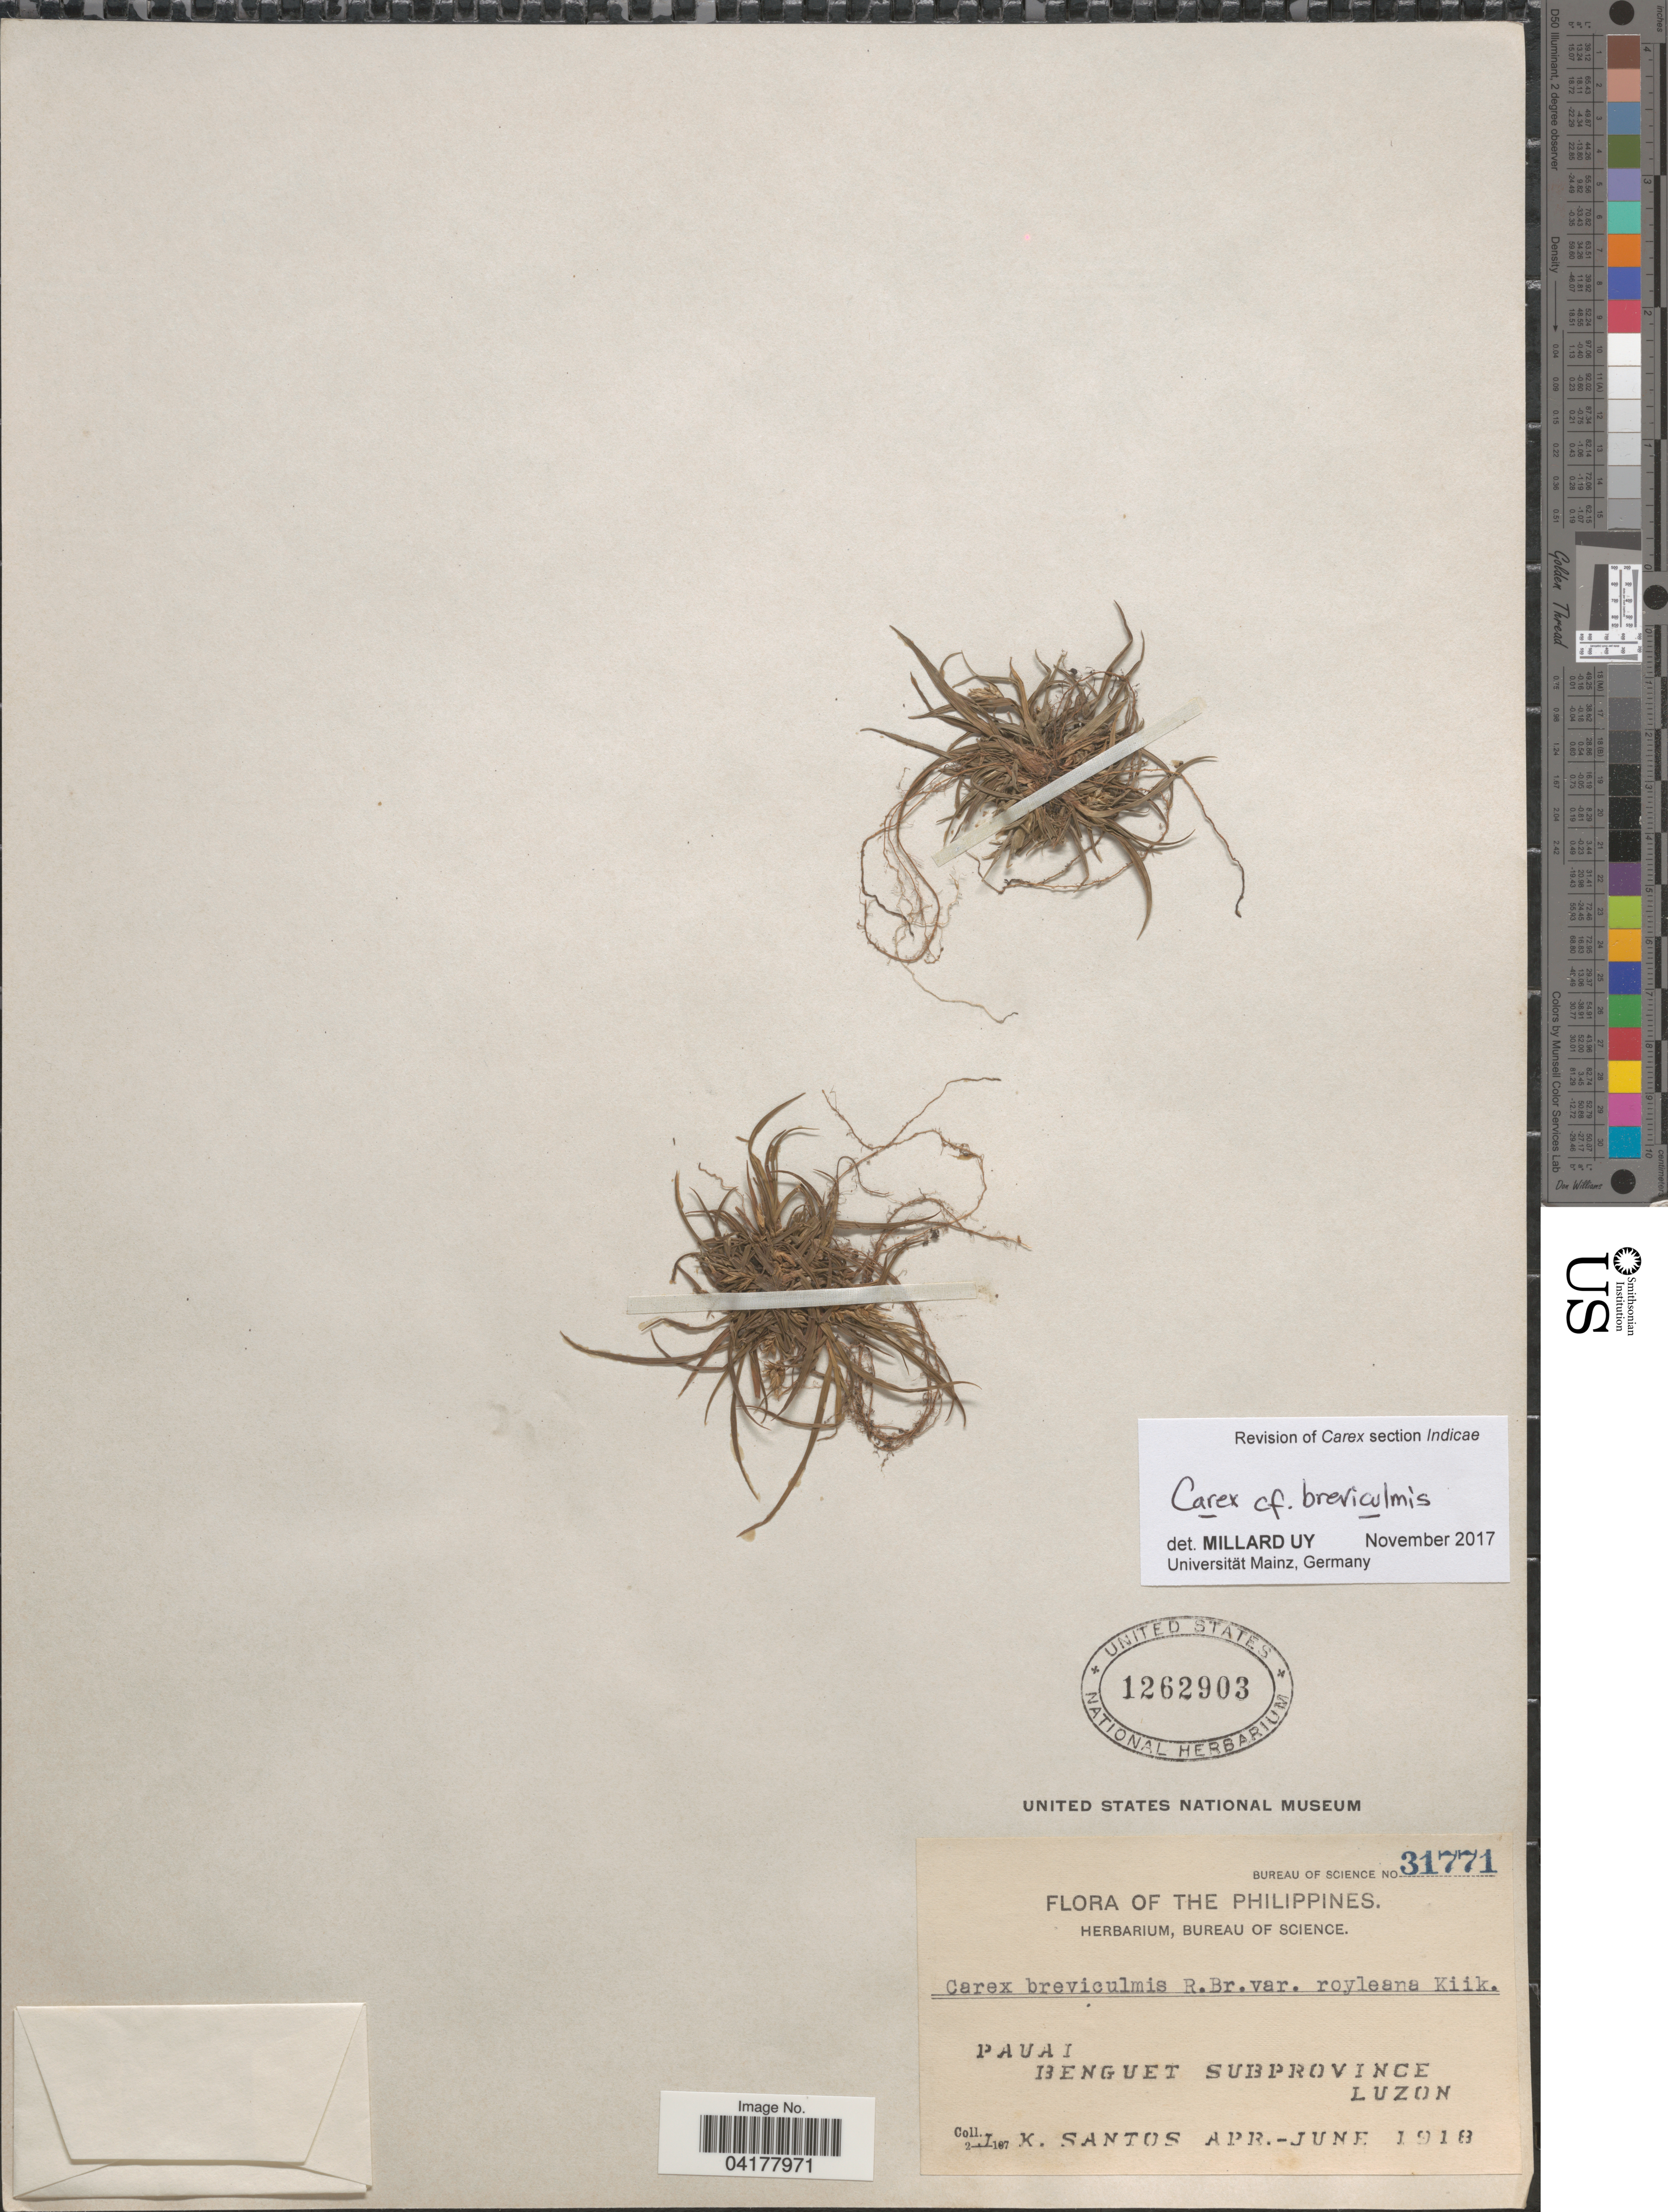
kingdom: Plantae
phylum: Tracheophyta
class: Liliopsida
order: Poales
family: Cyperaceae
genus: Carex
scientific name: Carex breviculmis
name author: R. Br.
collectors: J. K. Santos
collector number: Bureau of Science 31771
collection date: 1918-04/1918-06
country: Philippines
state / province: Cordillera (Administrative Region)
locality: Pauai. Benguet Subprovince. Luzon.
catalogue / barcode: US 1262903